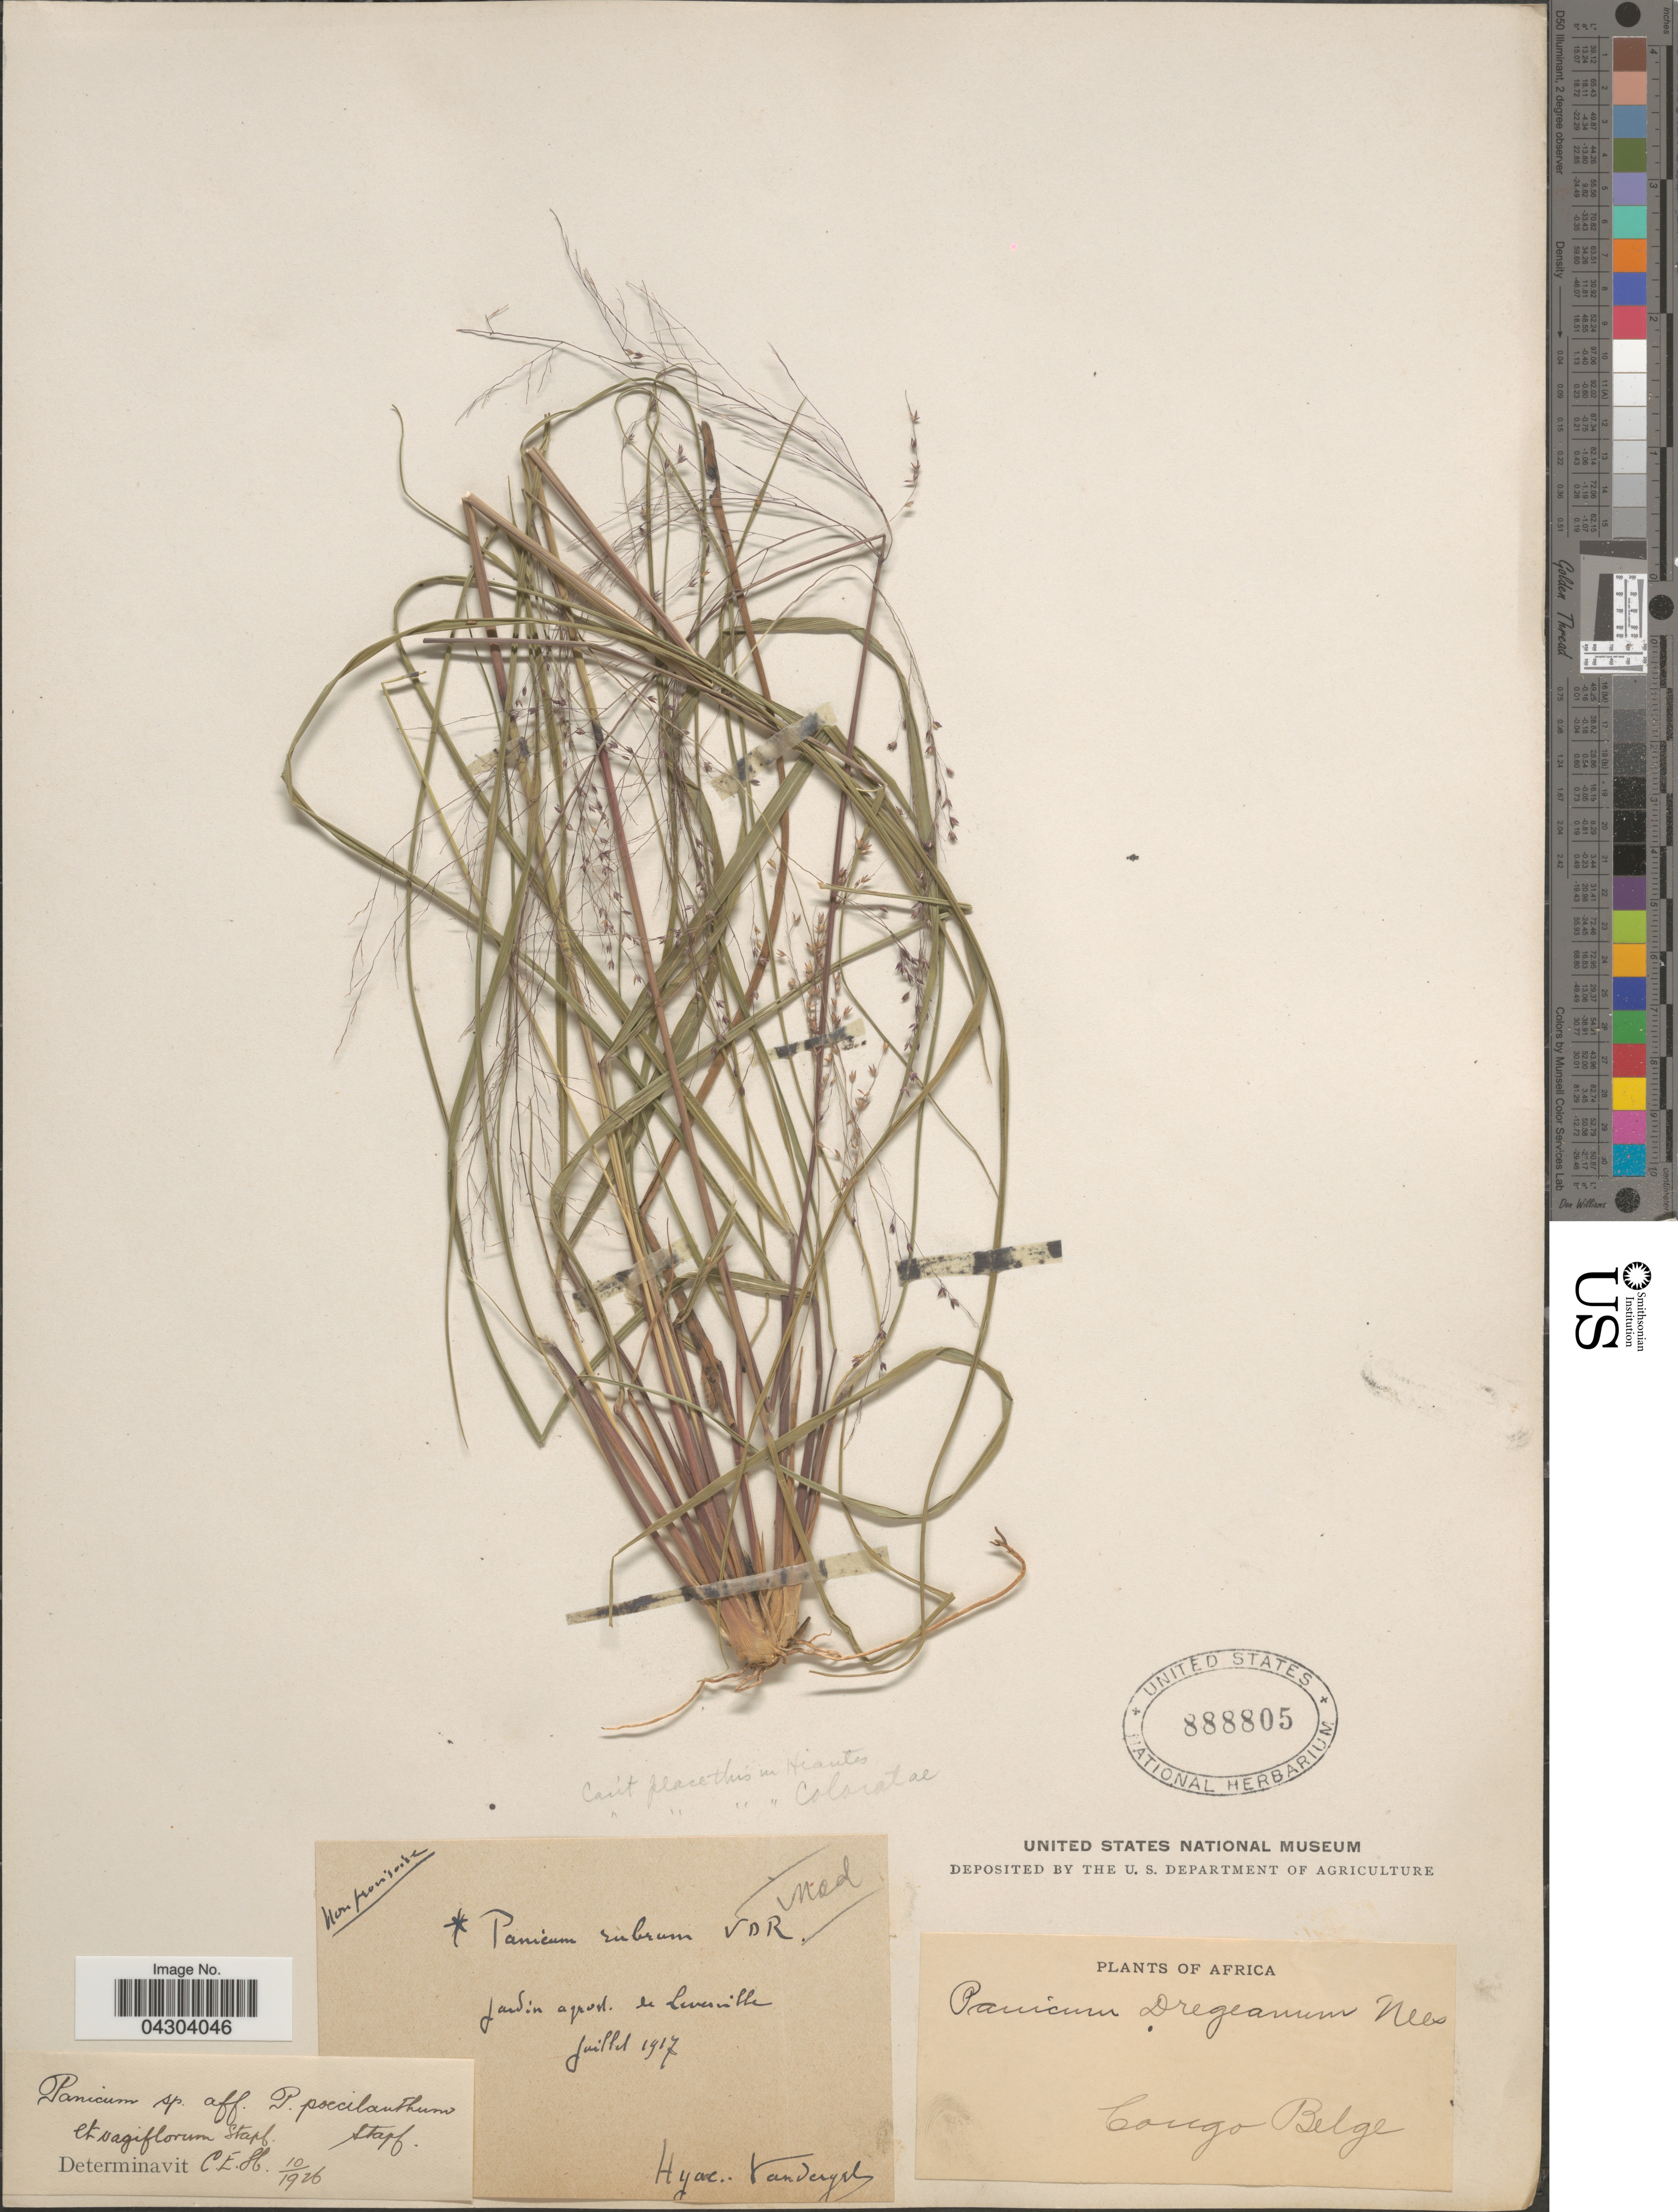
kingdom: Plantae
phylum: Tracheophyta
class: Liliopsida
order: Poales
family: Poaceae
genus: Panicum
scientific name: Panicum sp.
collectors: H. J. R. Vanderyst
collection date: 1917-07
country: Congo, Democratic Republic of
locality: Jardin agron. de Leverville. Congo Belge.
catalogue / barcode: US 888805